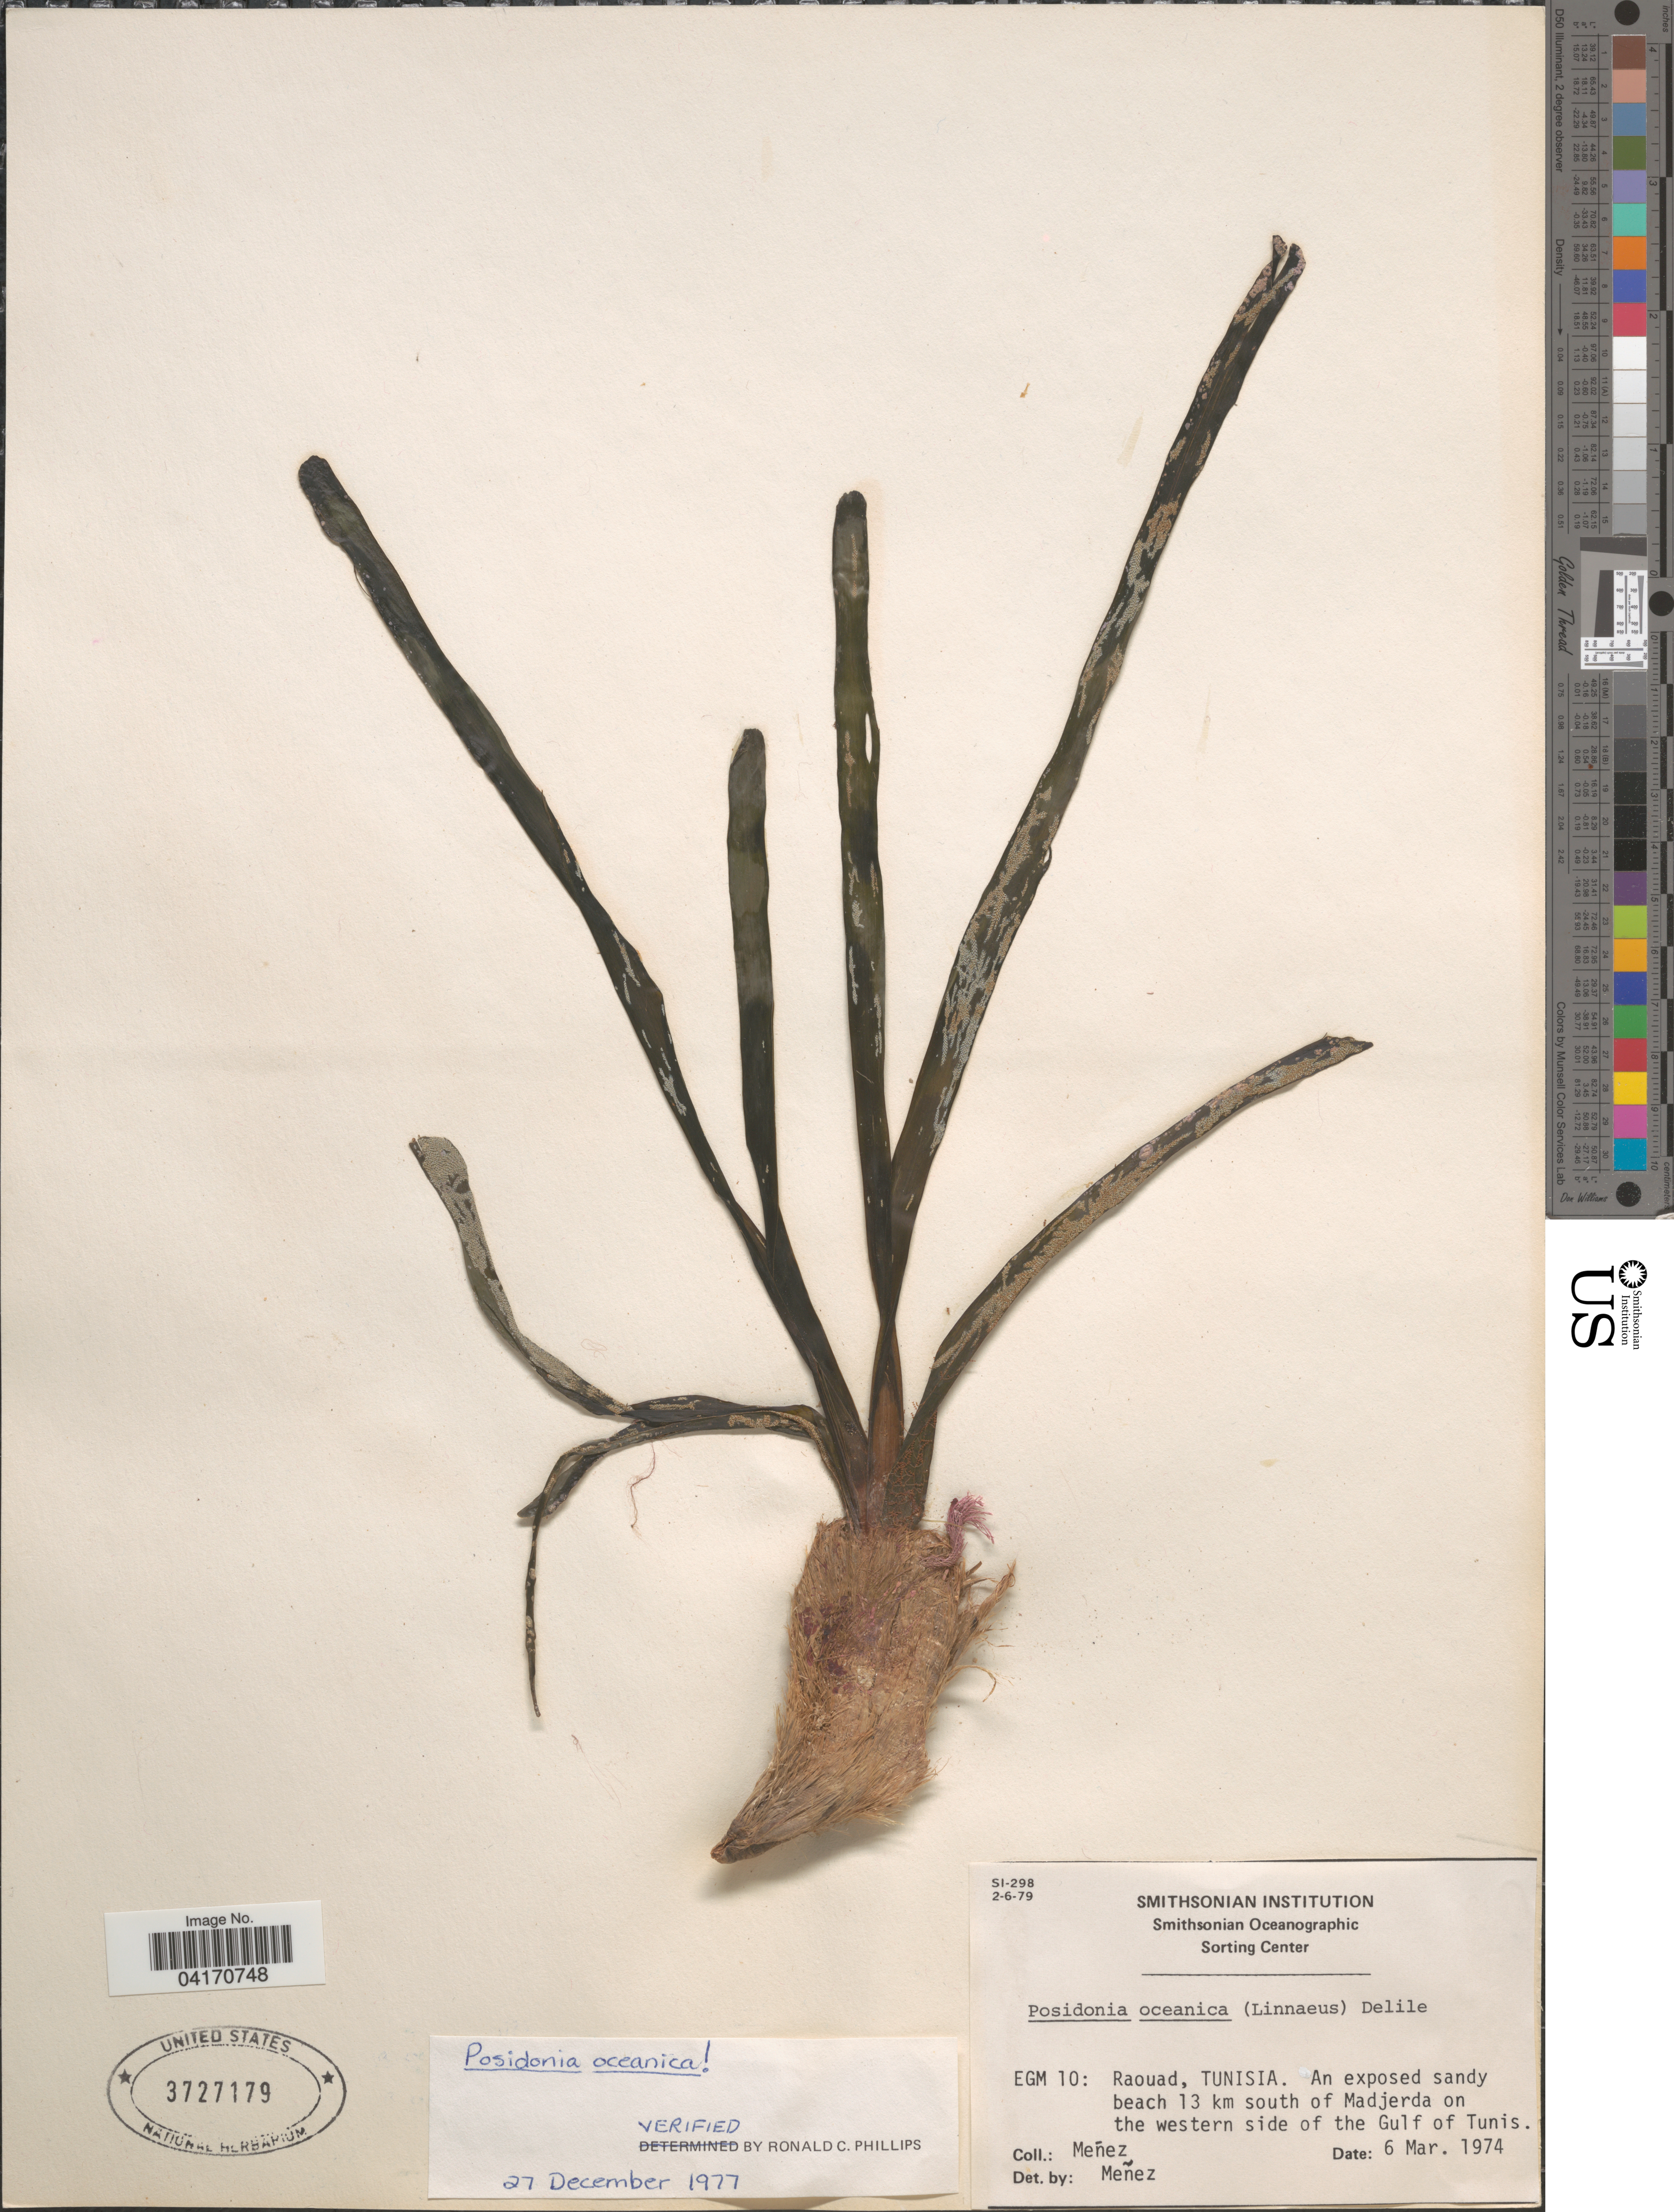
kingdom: Plantae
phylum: Tracheophyta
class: Liliopsida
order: Alismatales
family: Posidoniaceae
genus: Posidonia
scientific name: Posidonia oceanica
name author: (L.) Delile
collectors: Menez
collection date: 1974-03-06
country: Tunisia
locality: EGM 10: Raouad. An exposed sandy beach 13 km south of Madjerda on the western side of the Gulf of Tunis.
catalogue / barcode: US 3727179